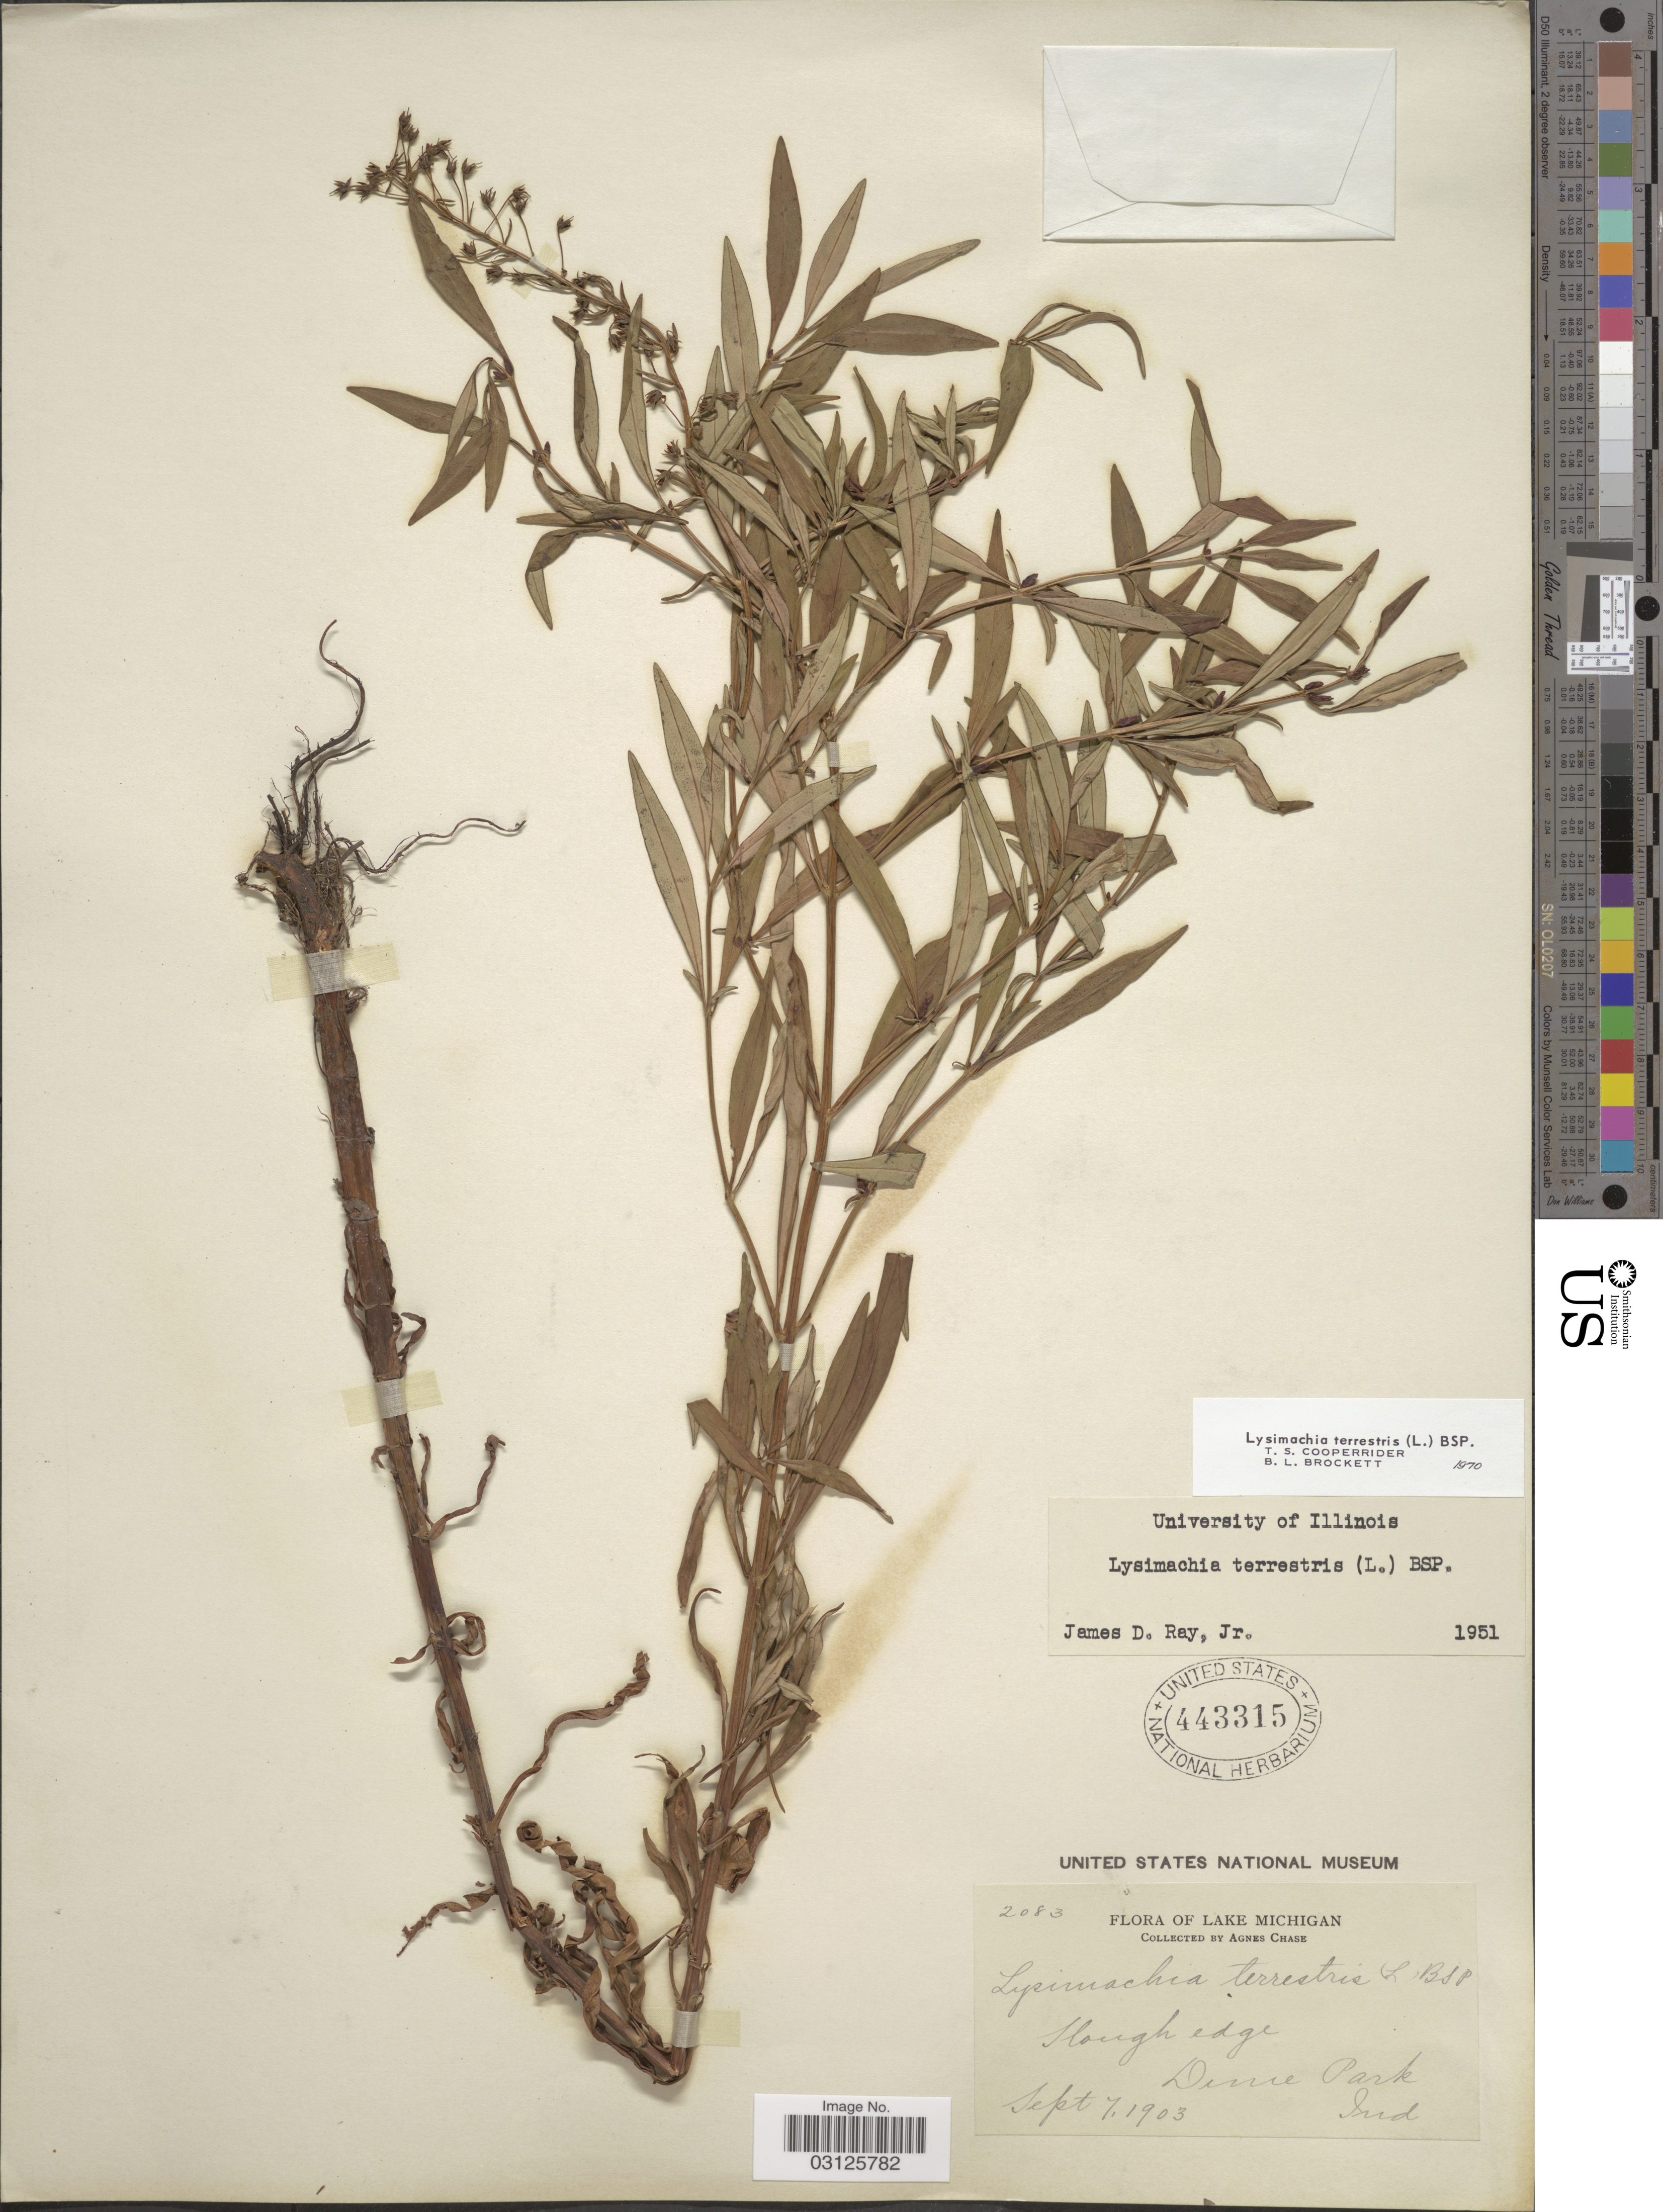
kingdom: Plantae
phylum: Tracheophyta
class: Magnoliopsida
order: Ericales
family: Primulaceae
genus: Lysimachia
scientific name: Lysimachia terrestris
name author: (L.) Britton, Stearns & Poggenb.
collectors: A. Chase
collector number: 2083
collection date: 1903-09-07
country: United States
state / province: Indiana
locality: Lake Michigan, slough edge, Dune Park.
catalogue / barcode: US 443315